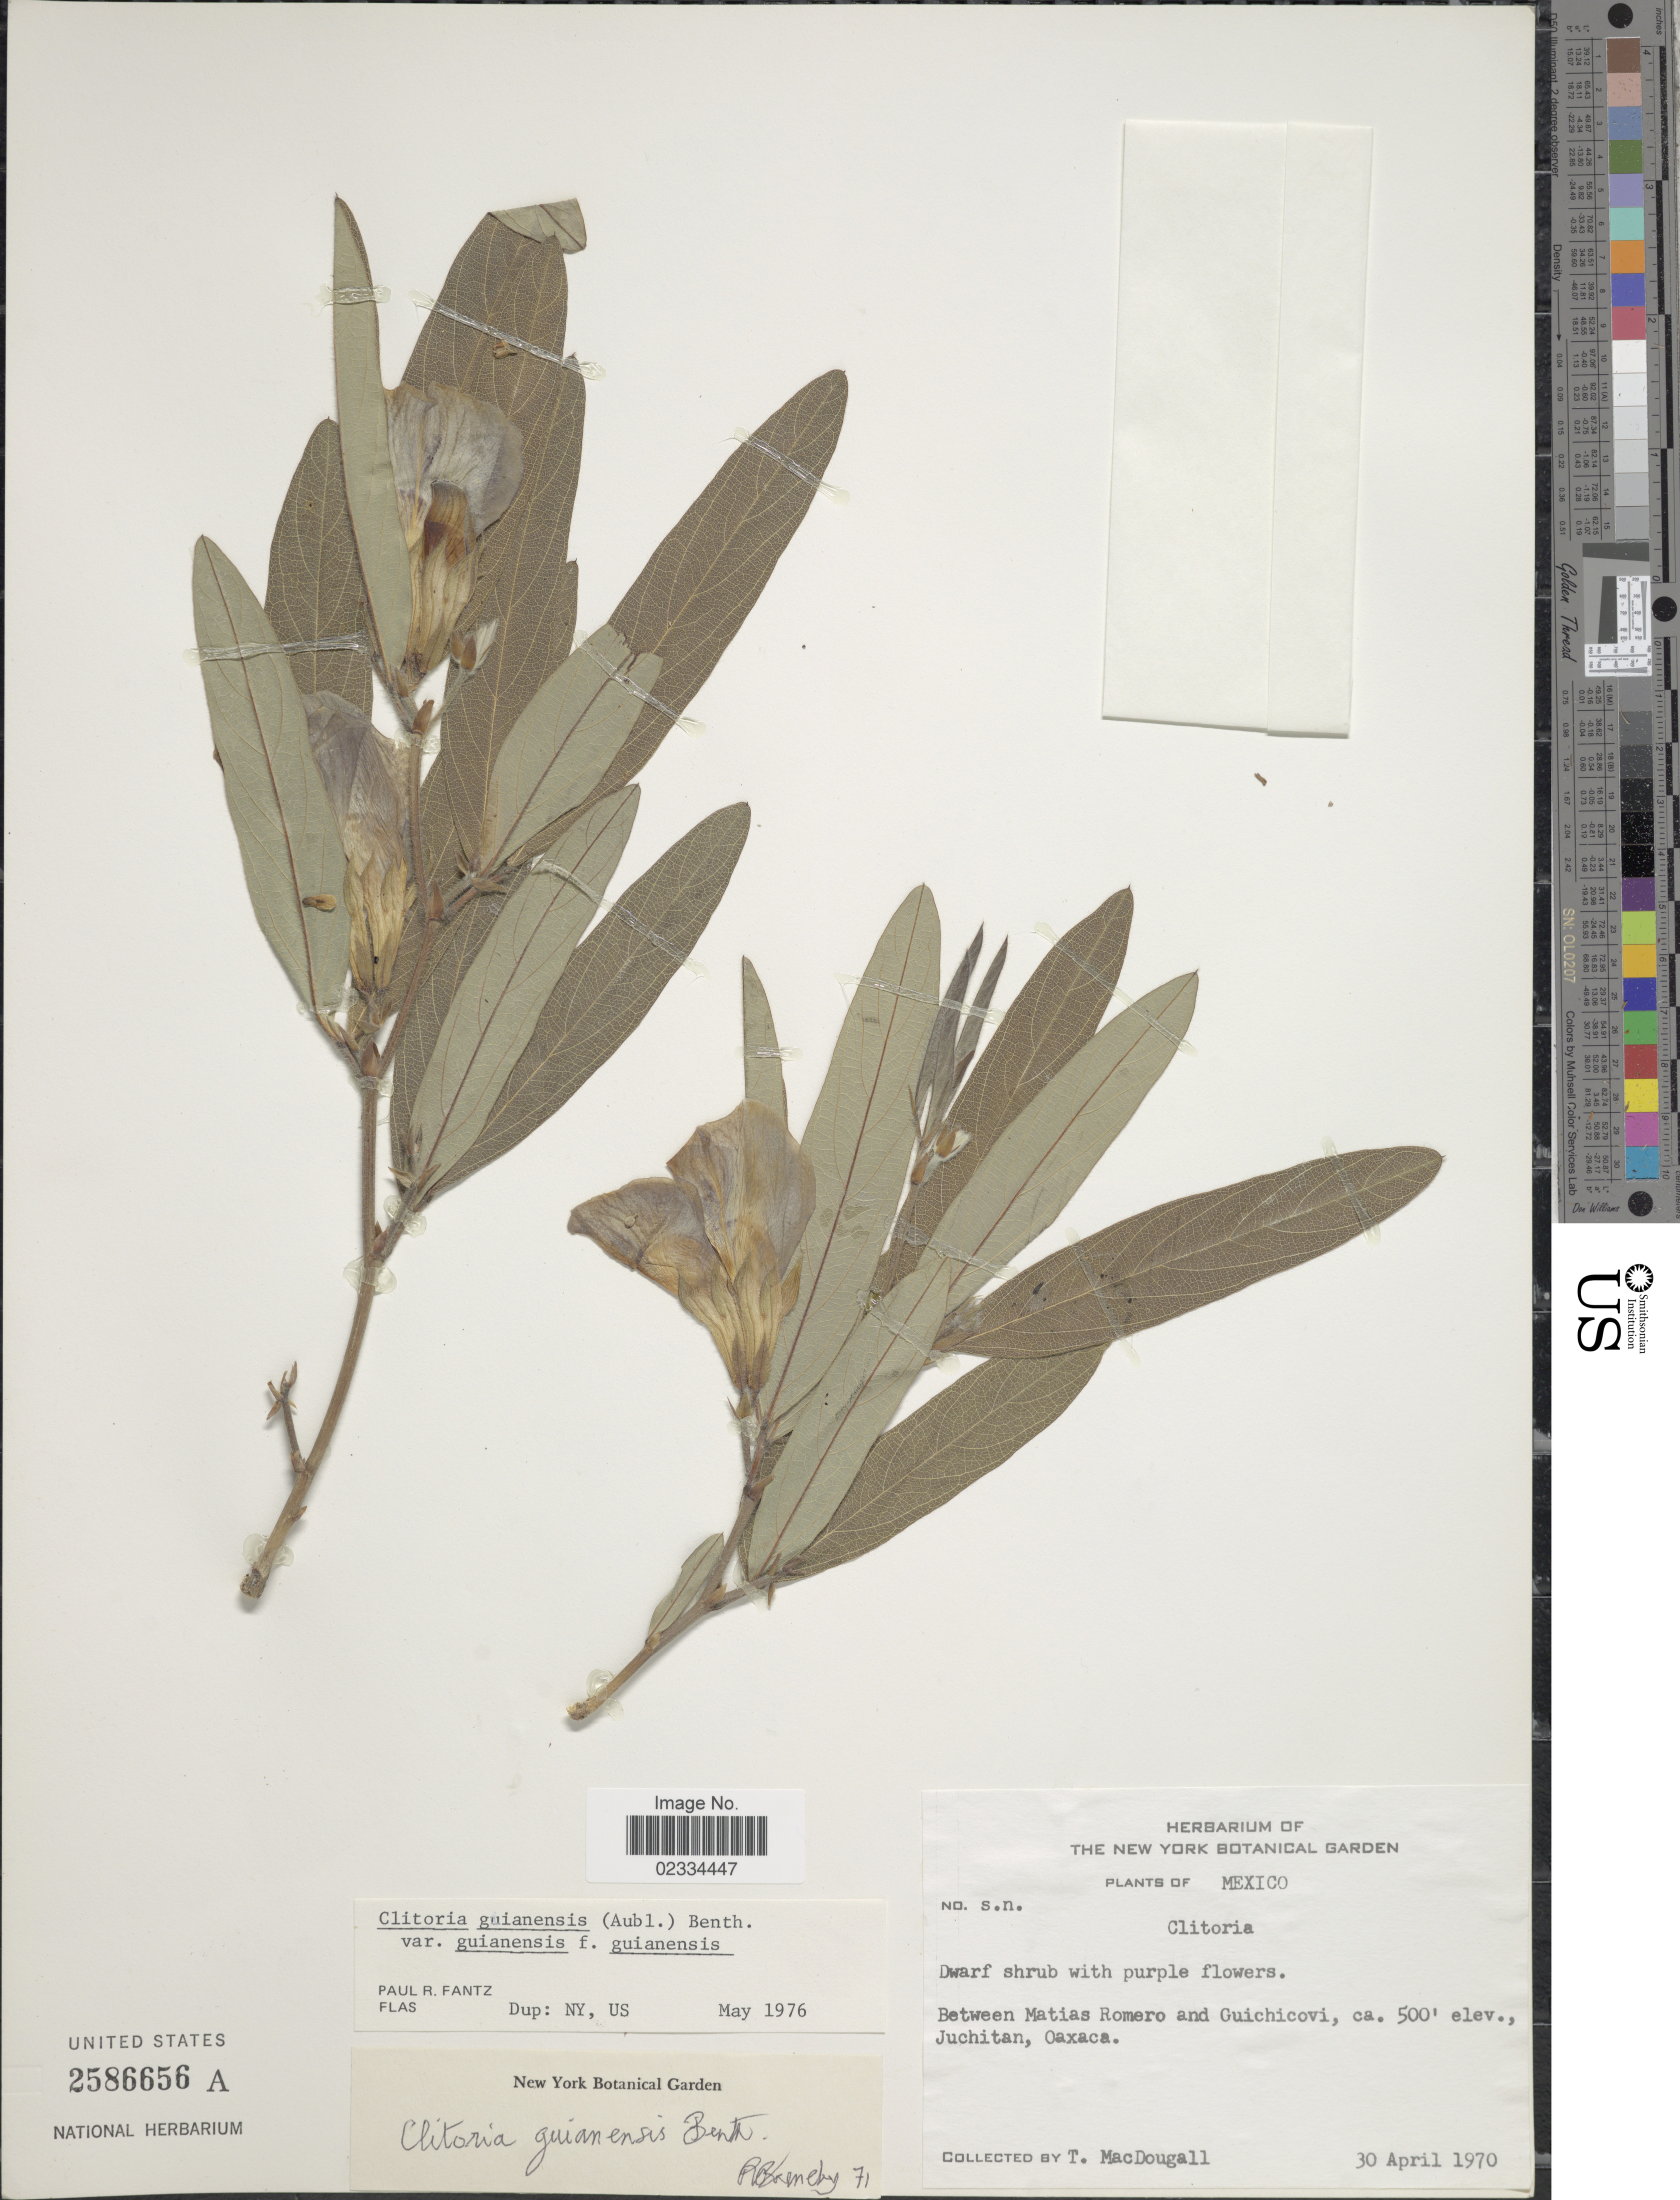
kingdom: Plantae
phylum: Tracheophyta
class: Magnoliopsida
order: Fabales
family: Fabaceae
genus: Clitoria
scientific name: Clitoria guianensis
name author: (Aubl.) Benth.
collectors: T. MacDougal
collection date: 1970-04-30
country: Mexico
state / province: Oaxaca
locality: Between Matias Romero and Guichicovi, Juchitan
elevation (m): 152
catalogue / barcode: US 2586656A